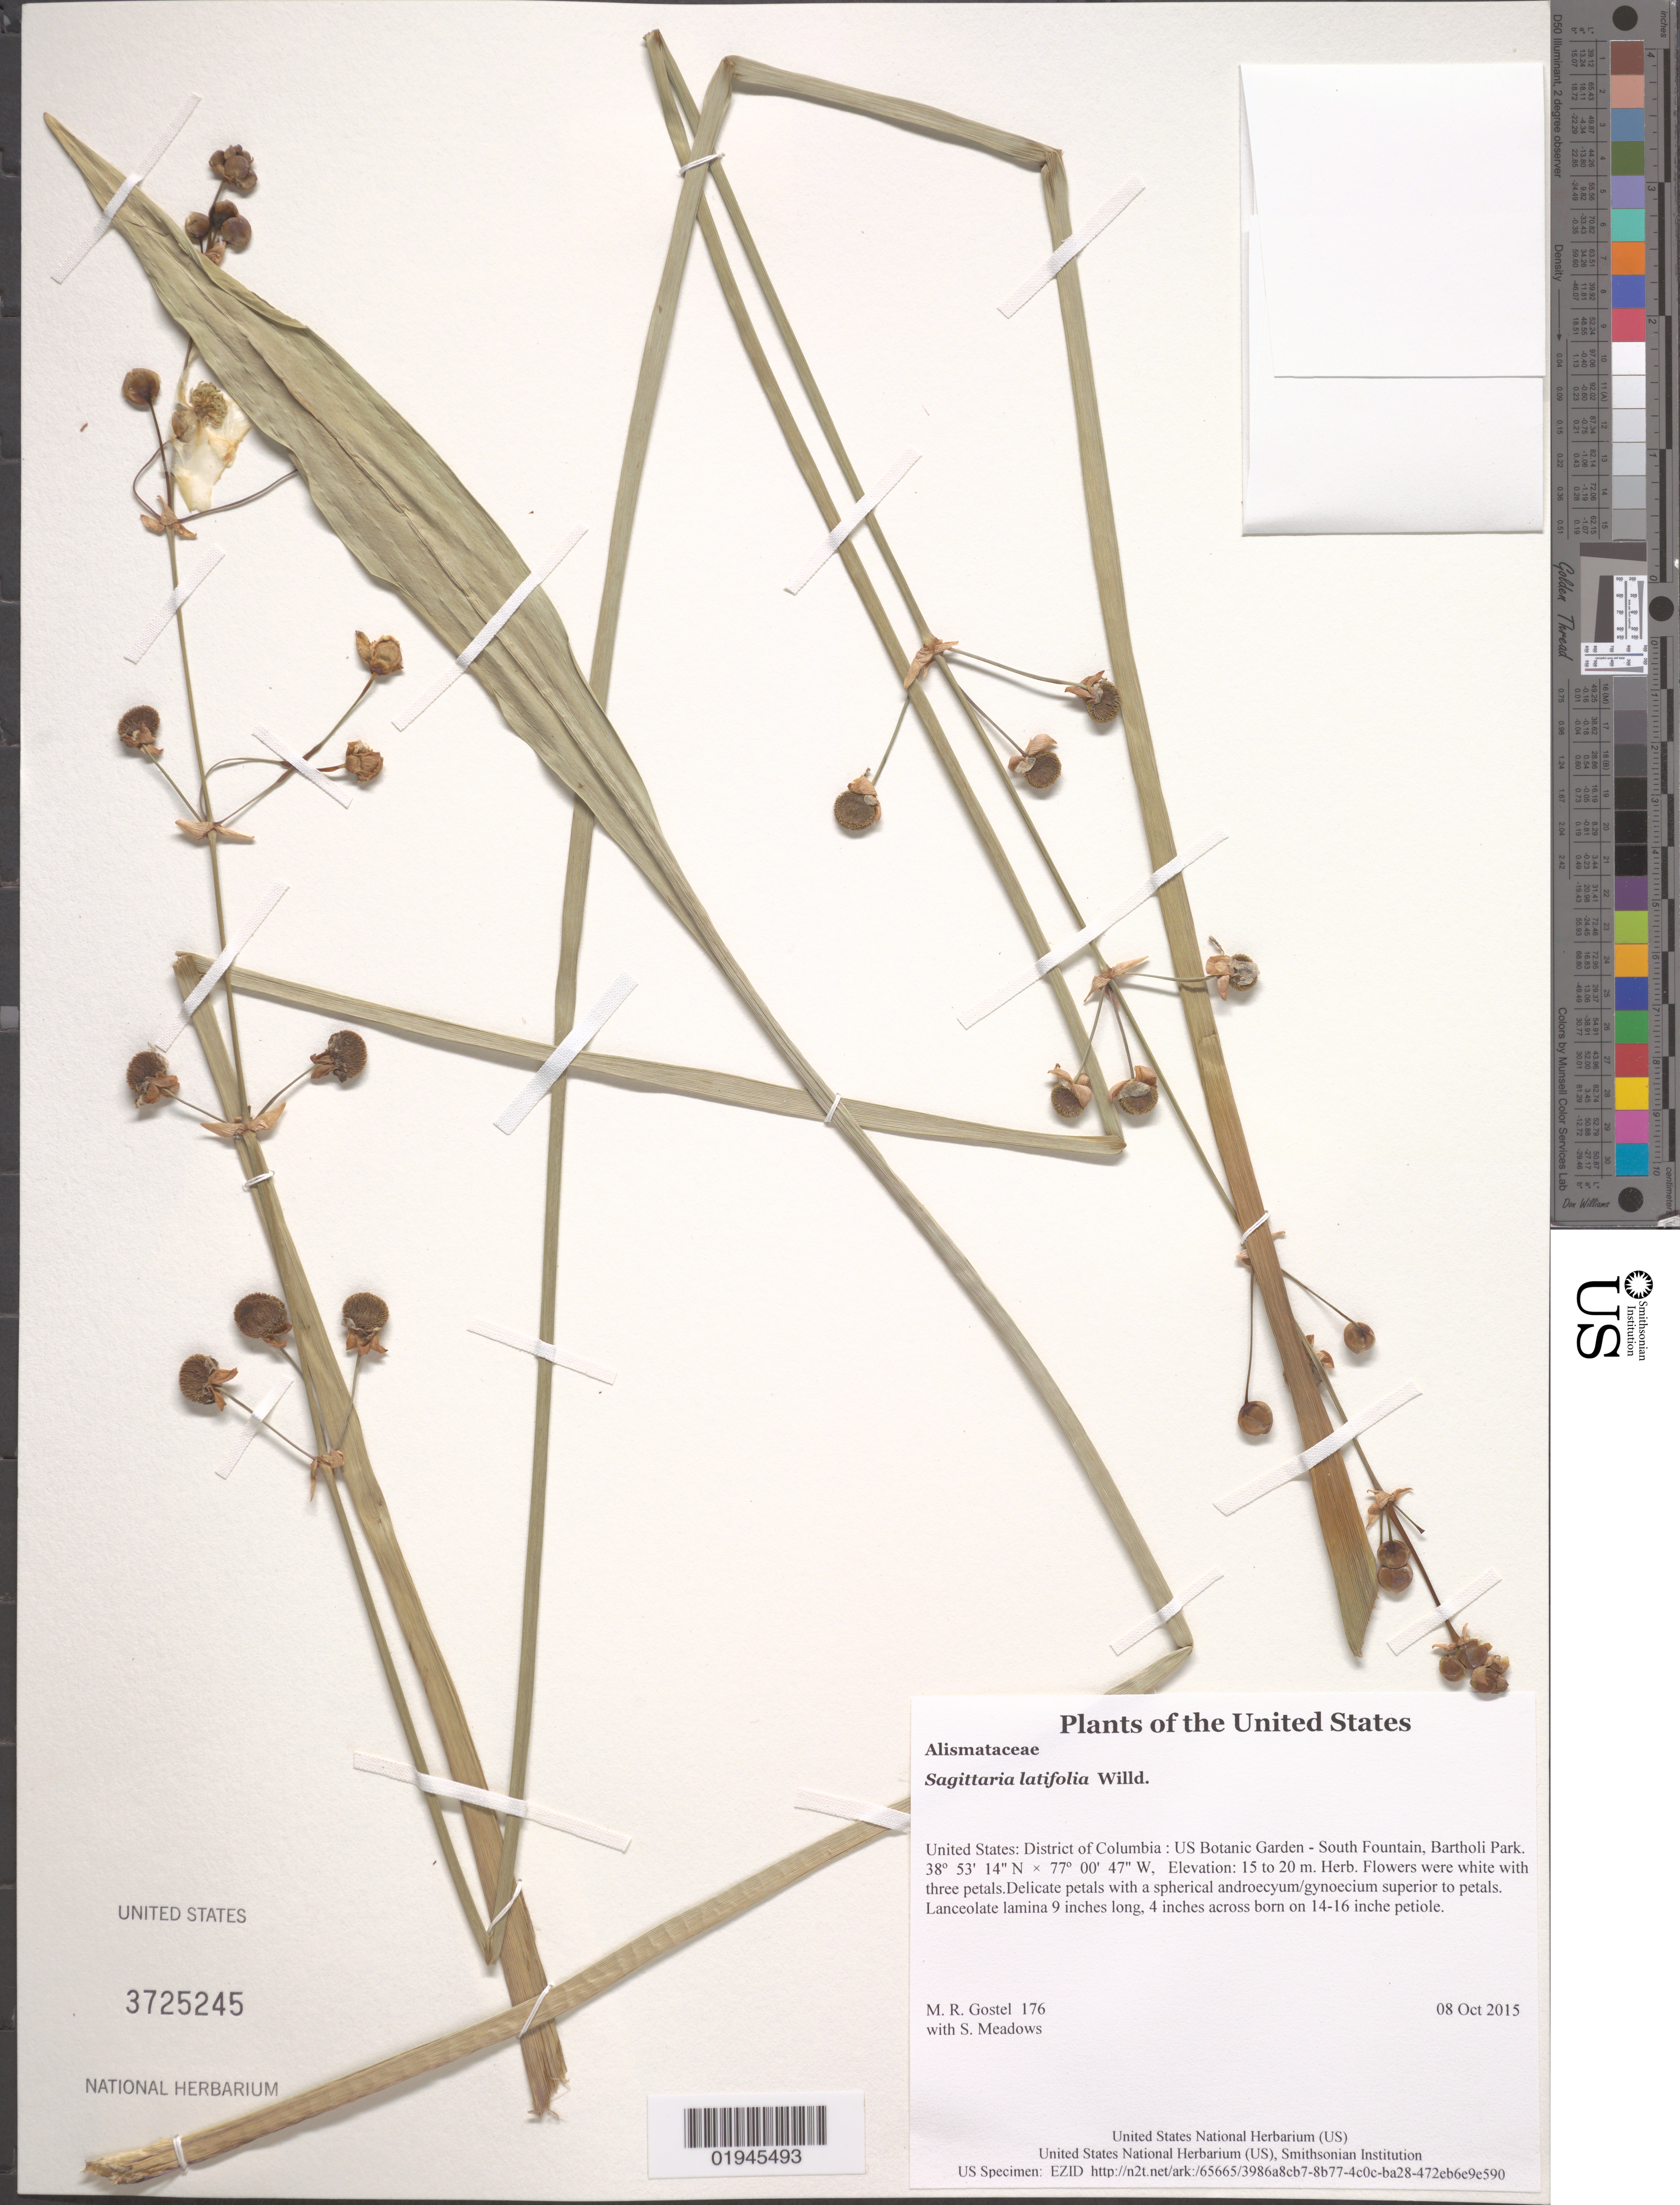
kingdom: Plantae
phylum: Tracheophyta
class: Liliopsida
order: Alismatales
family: Alismataceae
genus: Sagittaria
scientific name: Sagittaria latifolia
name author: Willd.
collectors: M. R. Gostel & S. Meadows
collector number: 176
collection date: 2015-10-08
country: United States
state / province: District of Columbia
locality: US Botanic Garden - South Fountain, Bartholi Park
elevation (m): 15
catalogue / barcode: US 3725245